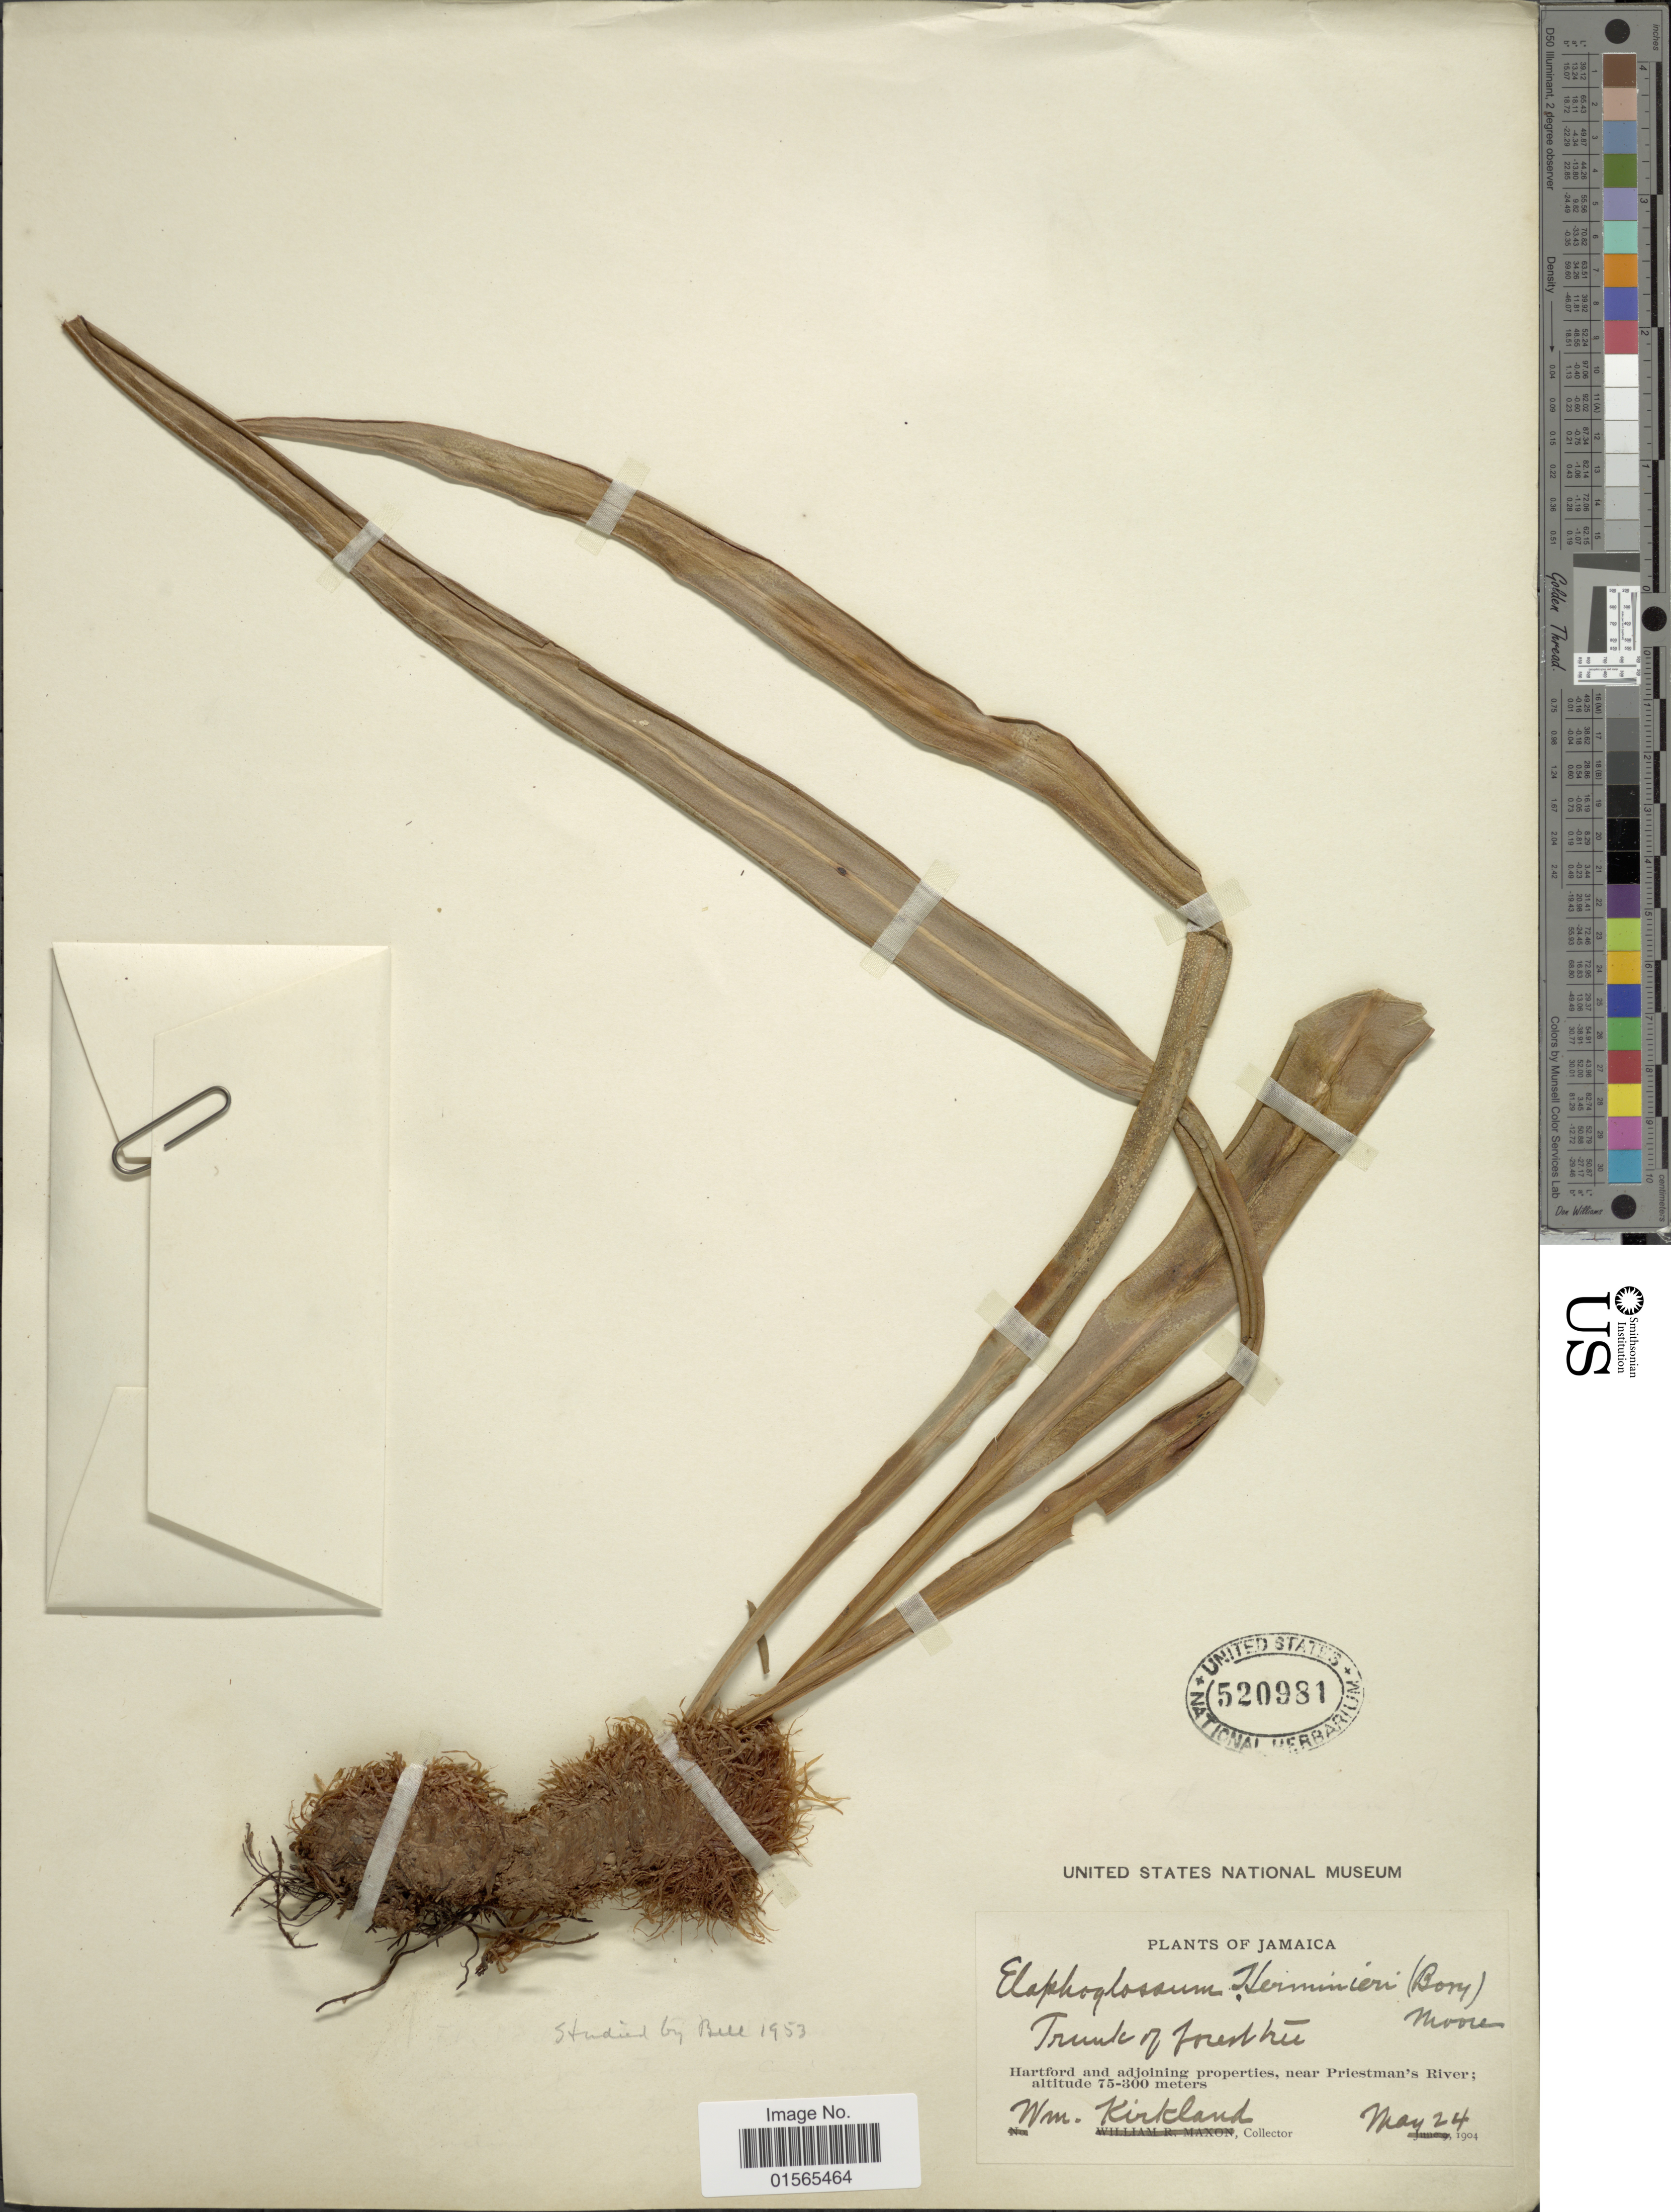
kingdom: Plantae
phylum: Tracheophyta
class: Polypodiopsida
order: Polypodiales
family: Dryopteridaceae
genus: Elaphoglossum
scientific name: Elaphoglossum herminieri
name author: (Bory & Fée) T. Moore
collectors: W. Kirkland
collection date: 1904-05-24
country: Jamaica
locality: Hartford and adjoining properties, near Priestman's River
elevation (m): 75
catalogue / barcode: US 520981